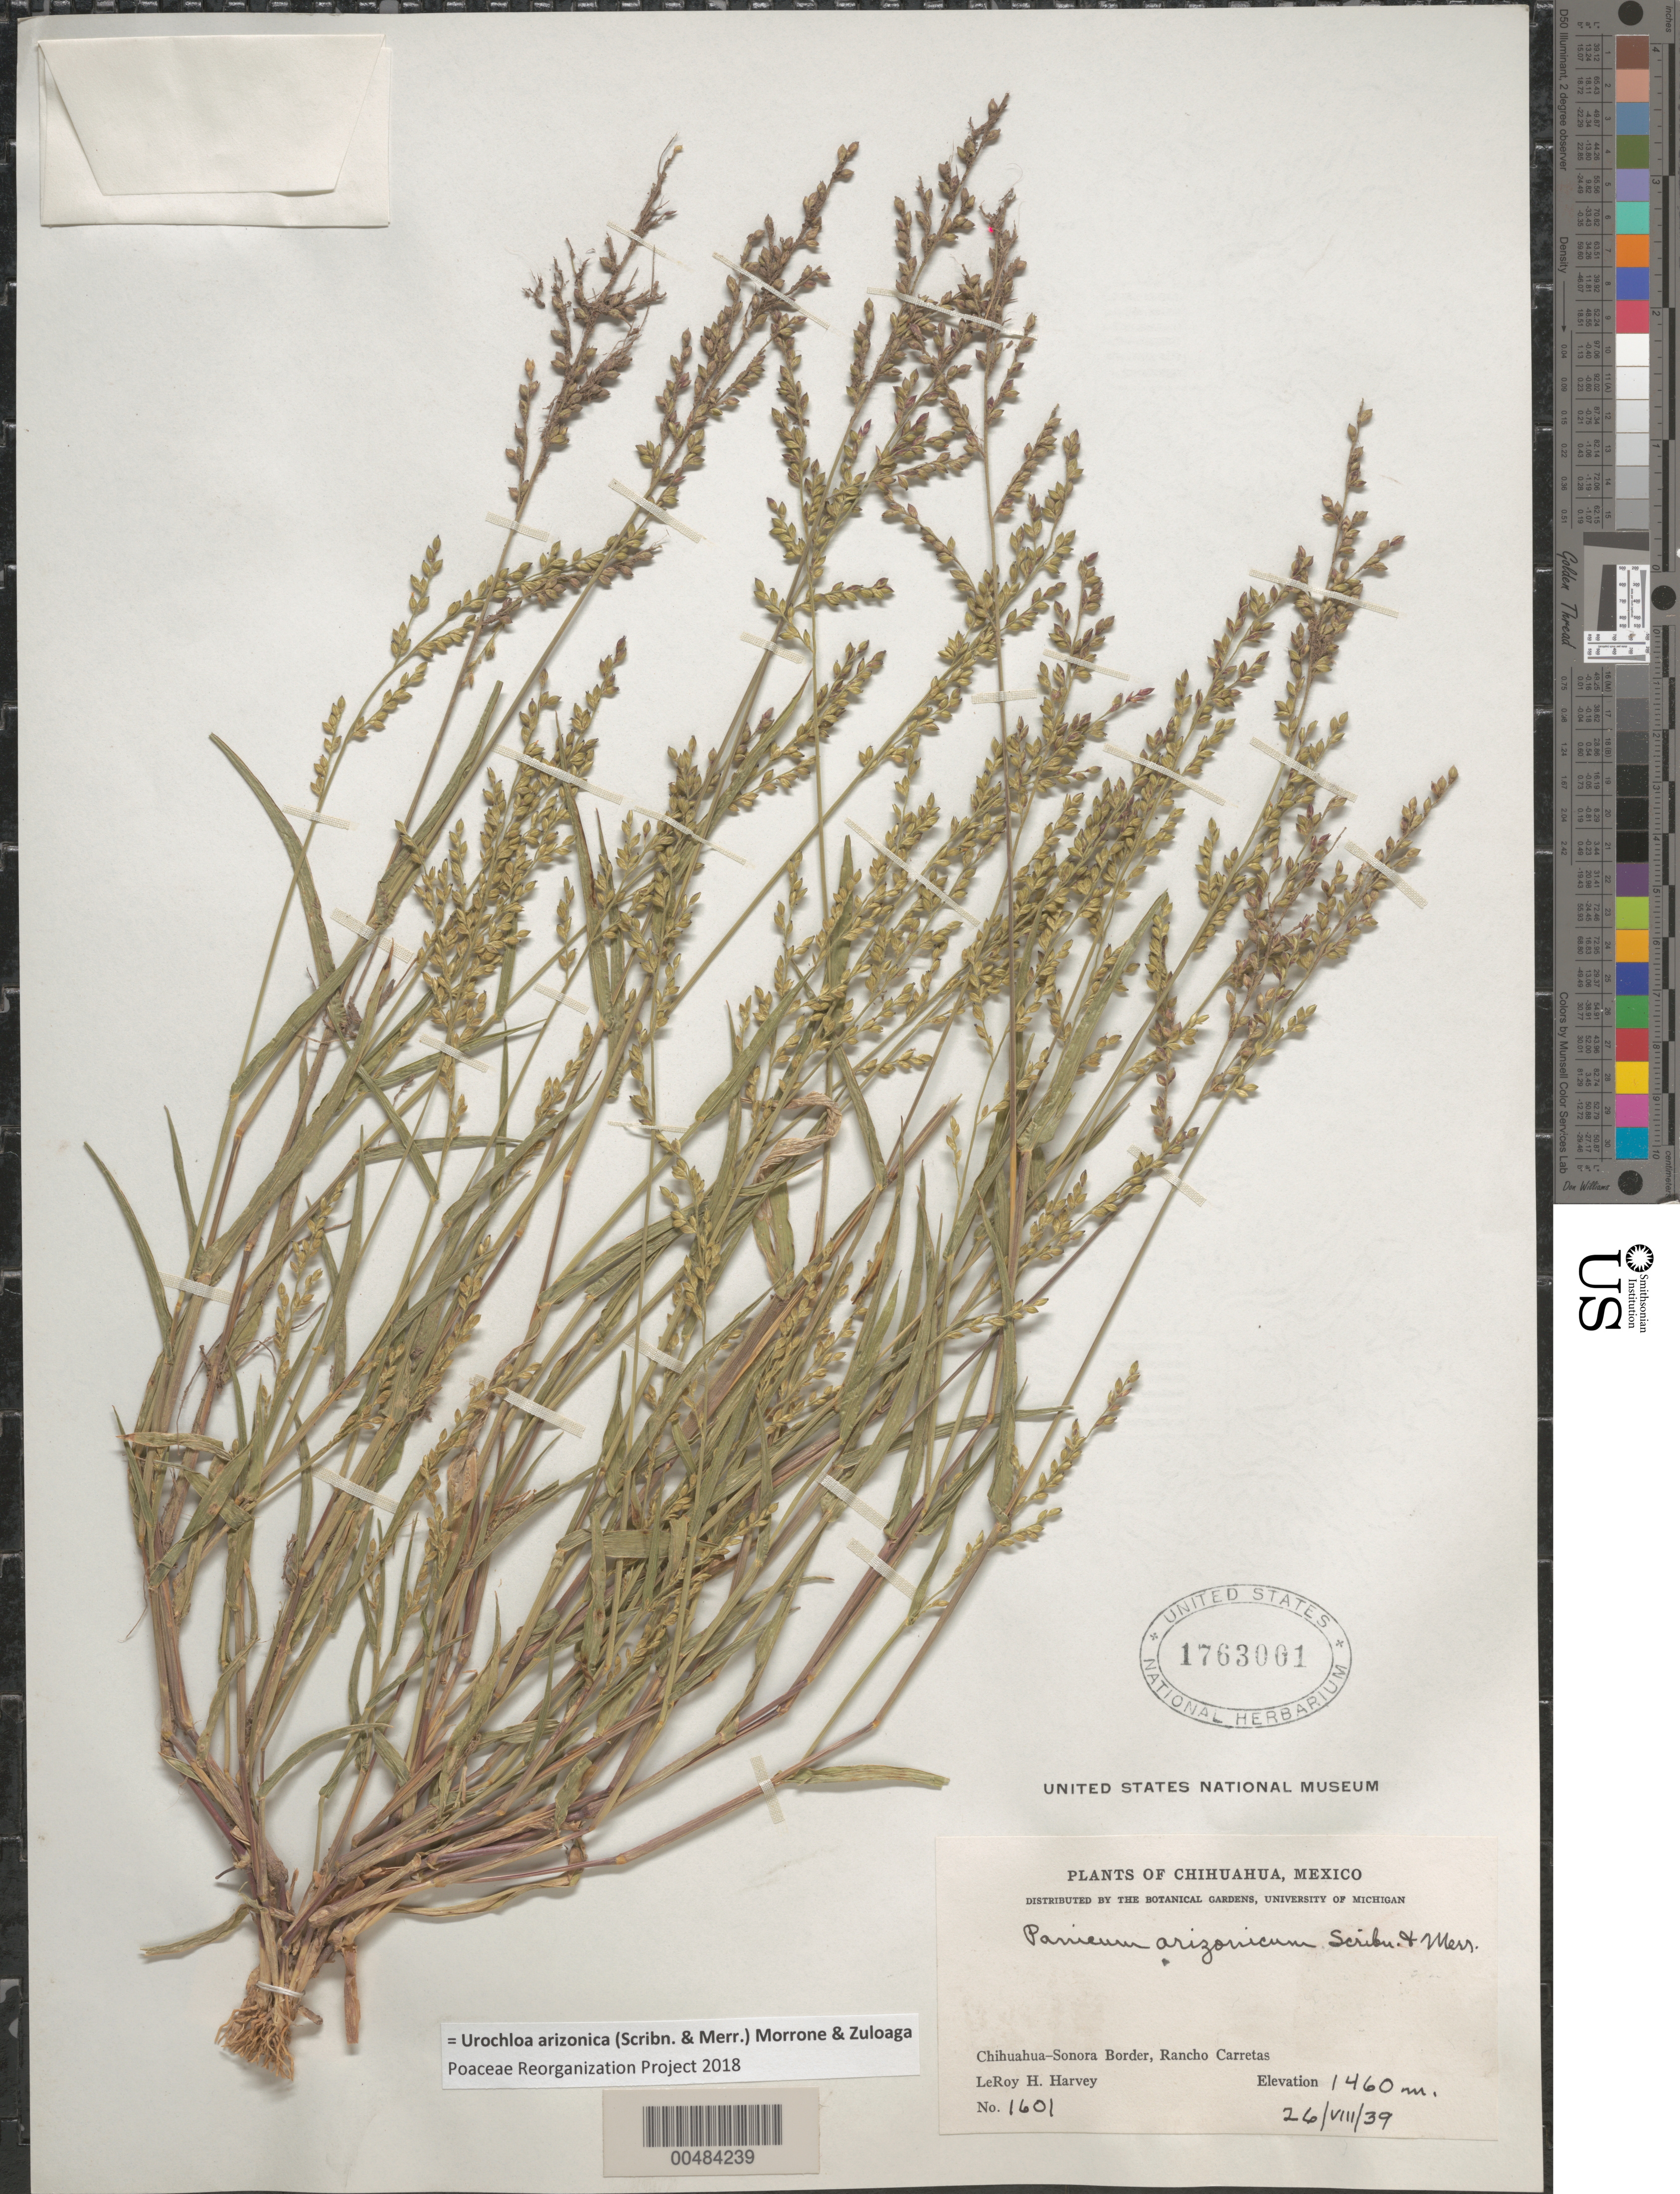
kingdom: Plantae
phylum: Tracheophyta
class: Liliopsida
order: Poales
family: Poaceae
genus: Brachiaria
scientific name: Brachiaria arizonicum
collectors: L. H. Harvey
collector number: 1601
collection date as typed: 26 Aug 1939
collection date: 1939-08-26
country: Mexico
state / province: Chihuahua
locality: Chihuahua - Sonora Border, Rancho Carretas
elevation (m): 1460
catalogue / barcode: US 1763001